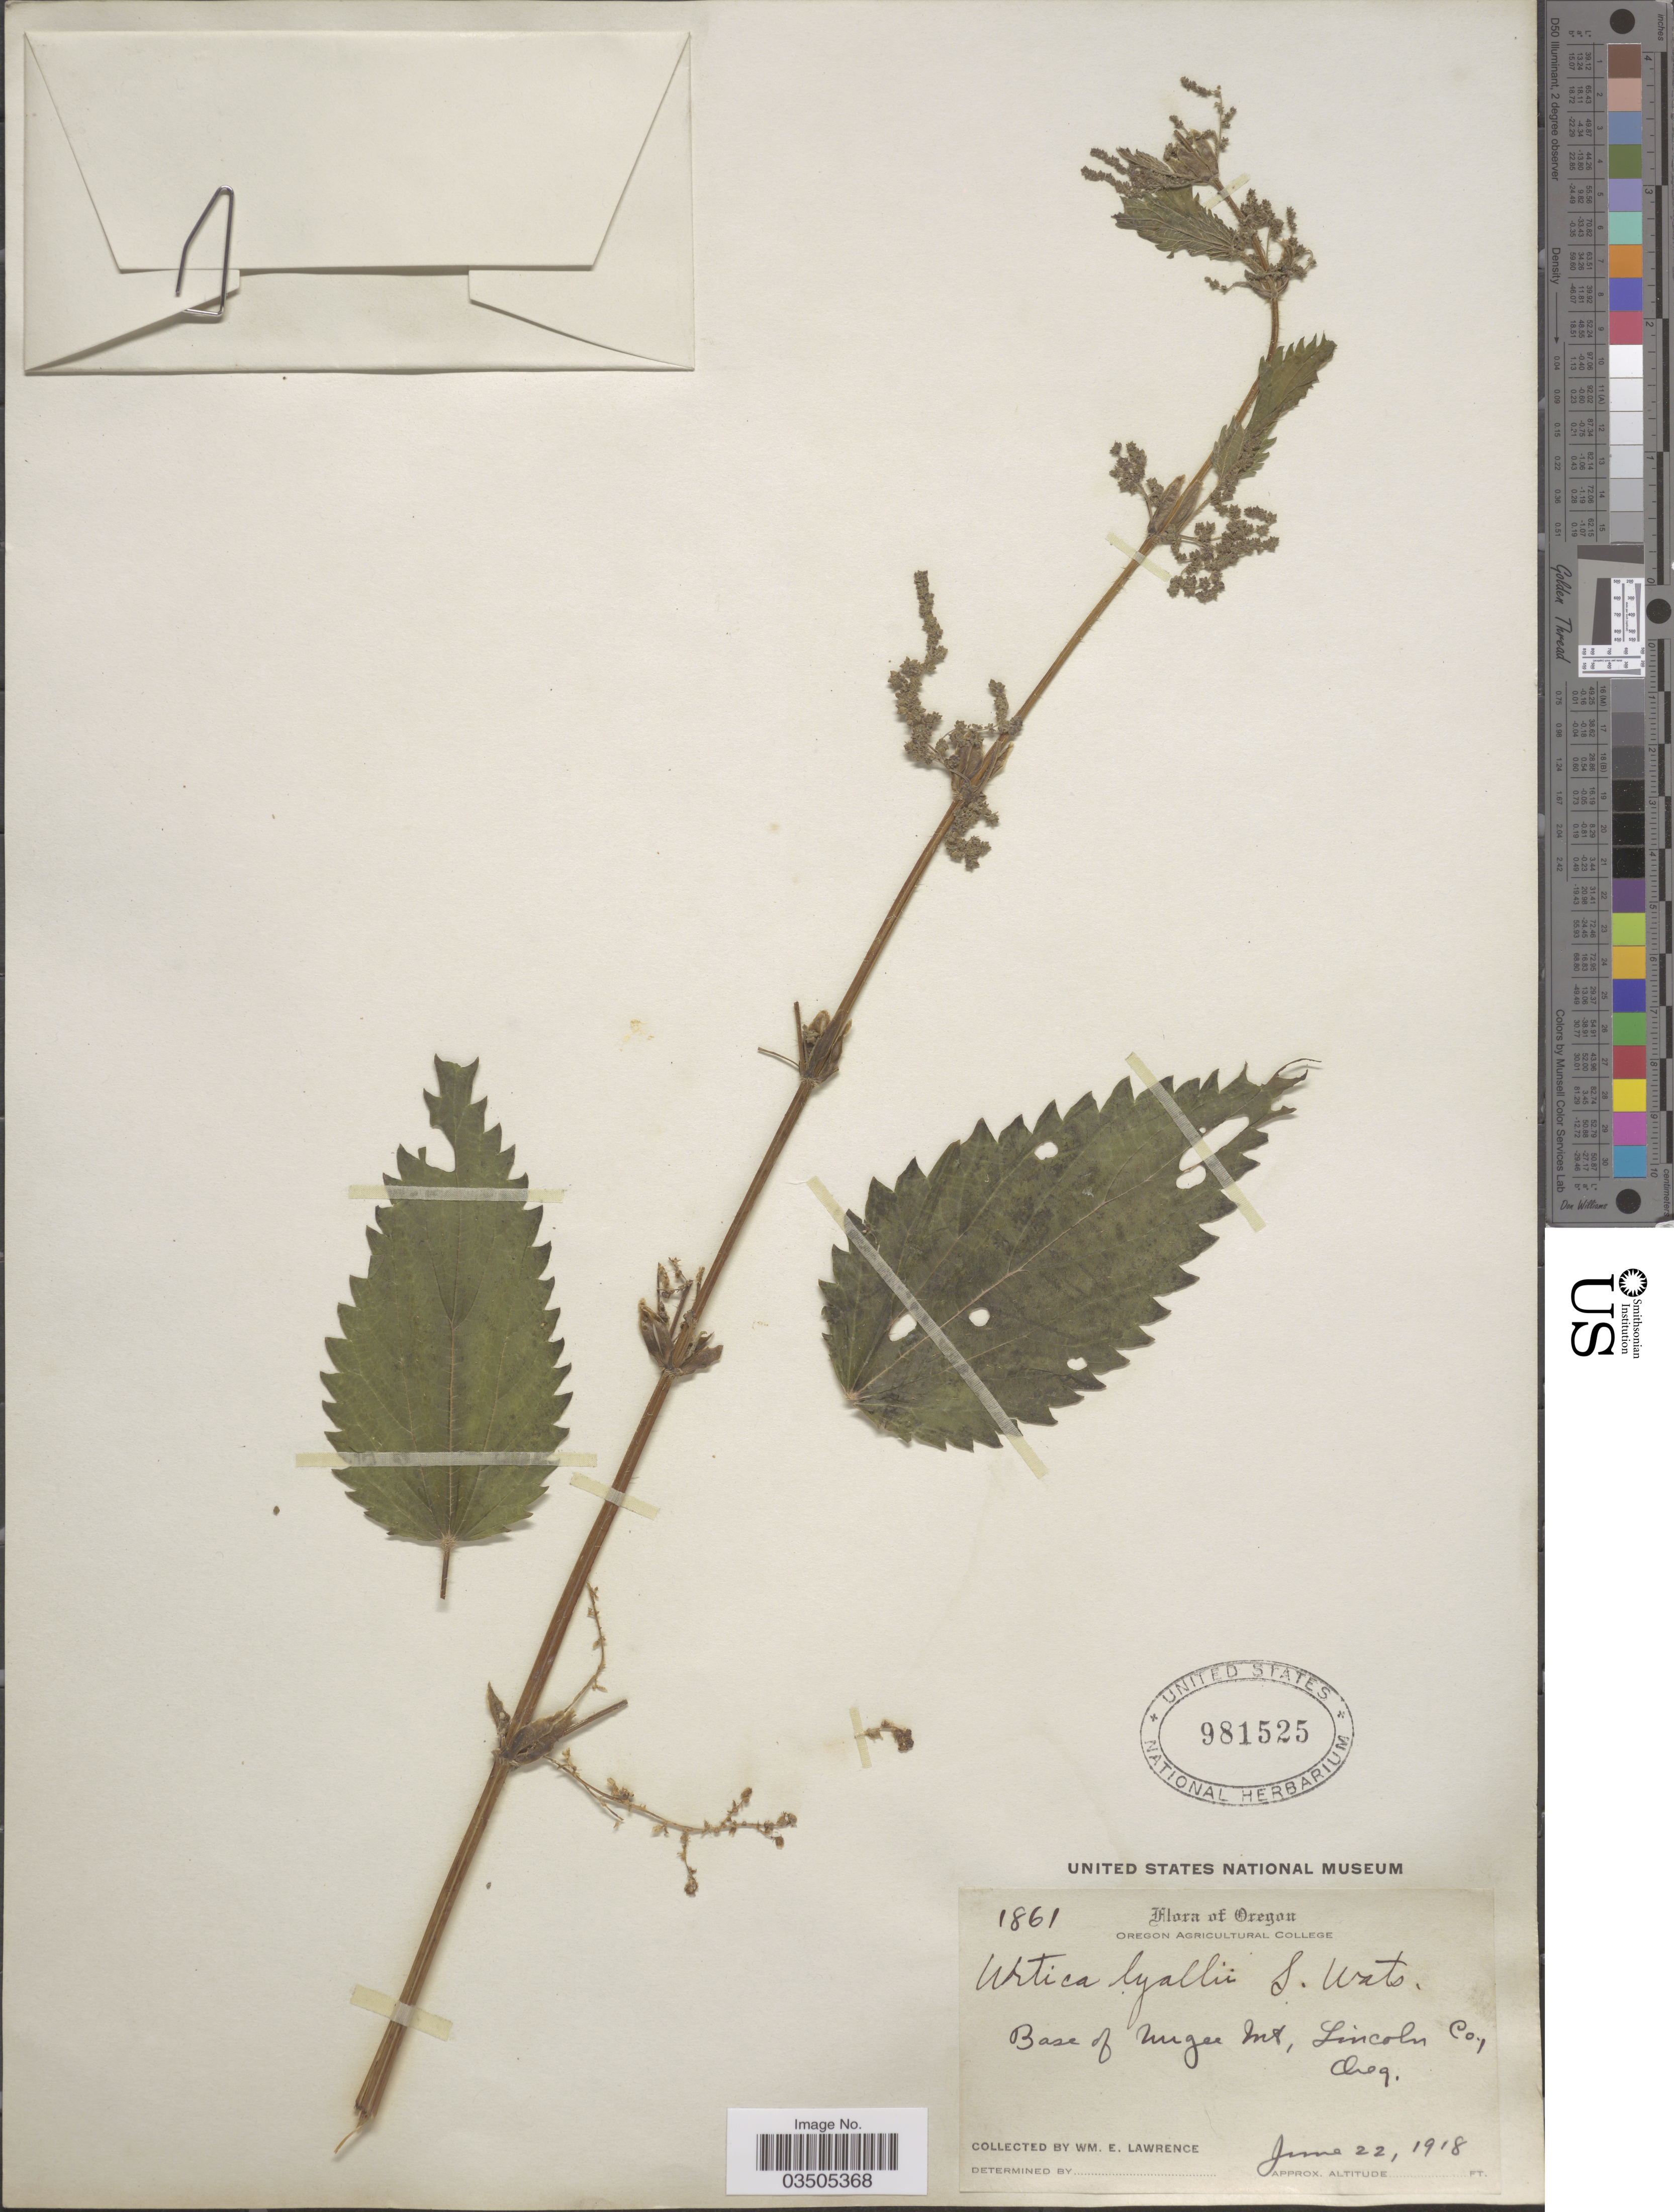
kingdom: Plantae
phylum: Tracheophyta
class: Magnoliopsida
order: Rosales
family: Urticaceae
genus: Urtica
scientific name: Urtica dioica subsp. gracilis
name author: L.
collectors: W. Lawrence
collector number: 1861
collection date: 1918-06-22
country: United States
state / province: Oregon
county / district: Lincoln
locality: Base of Mcgee Mt, Lincoln Co.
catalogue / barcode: US 981525